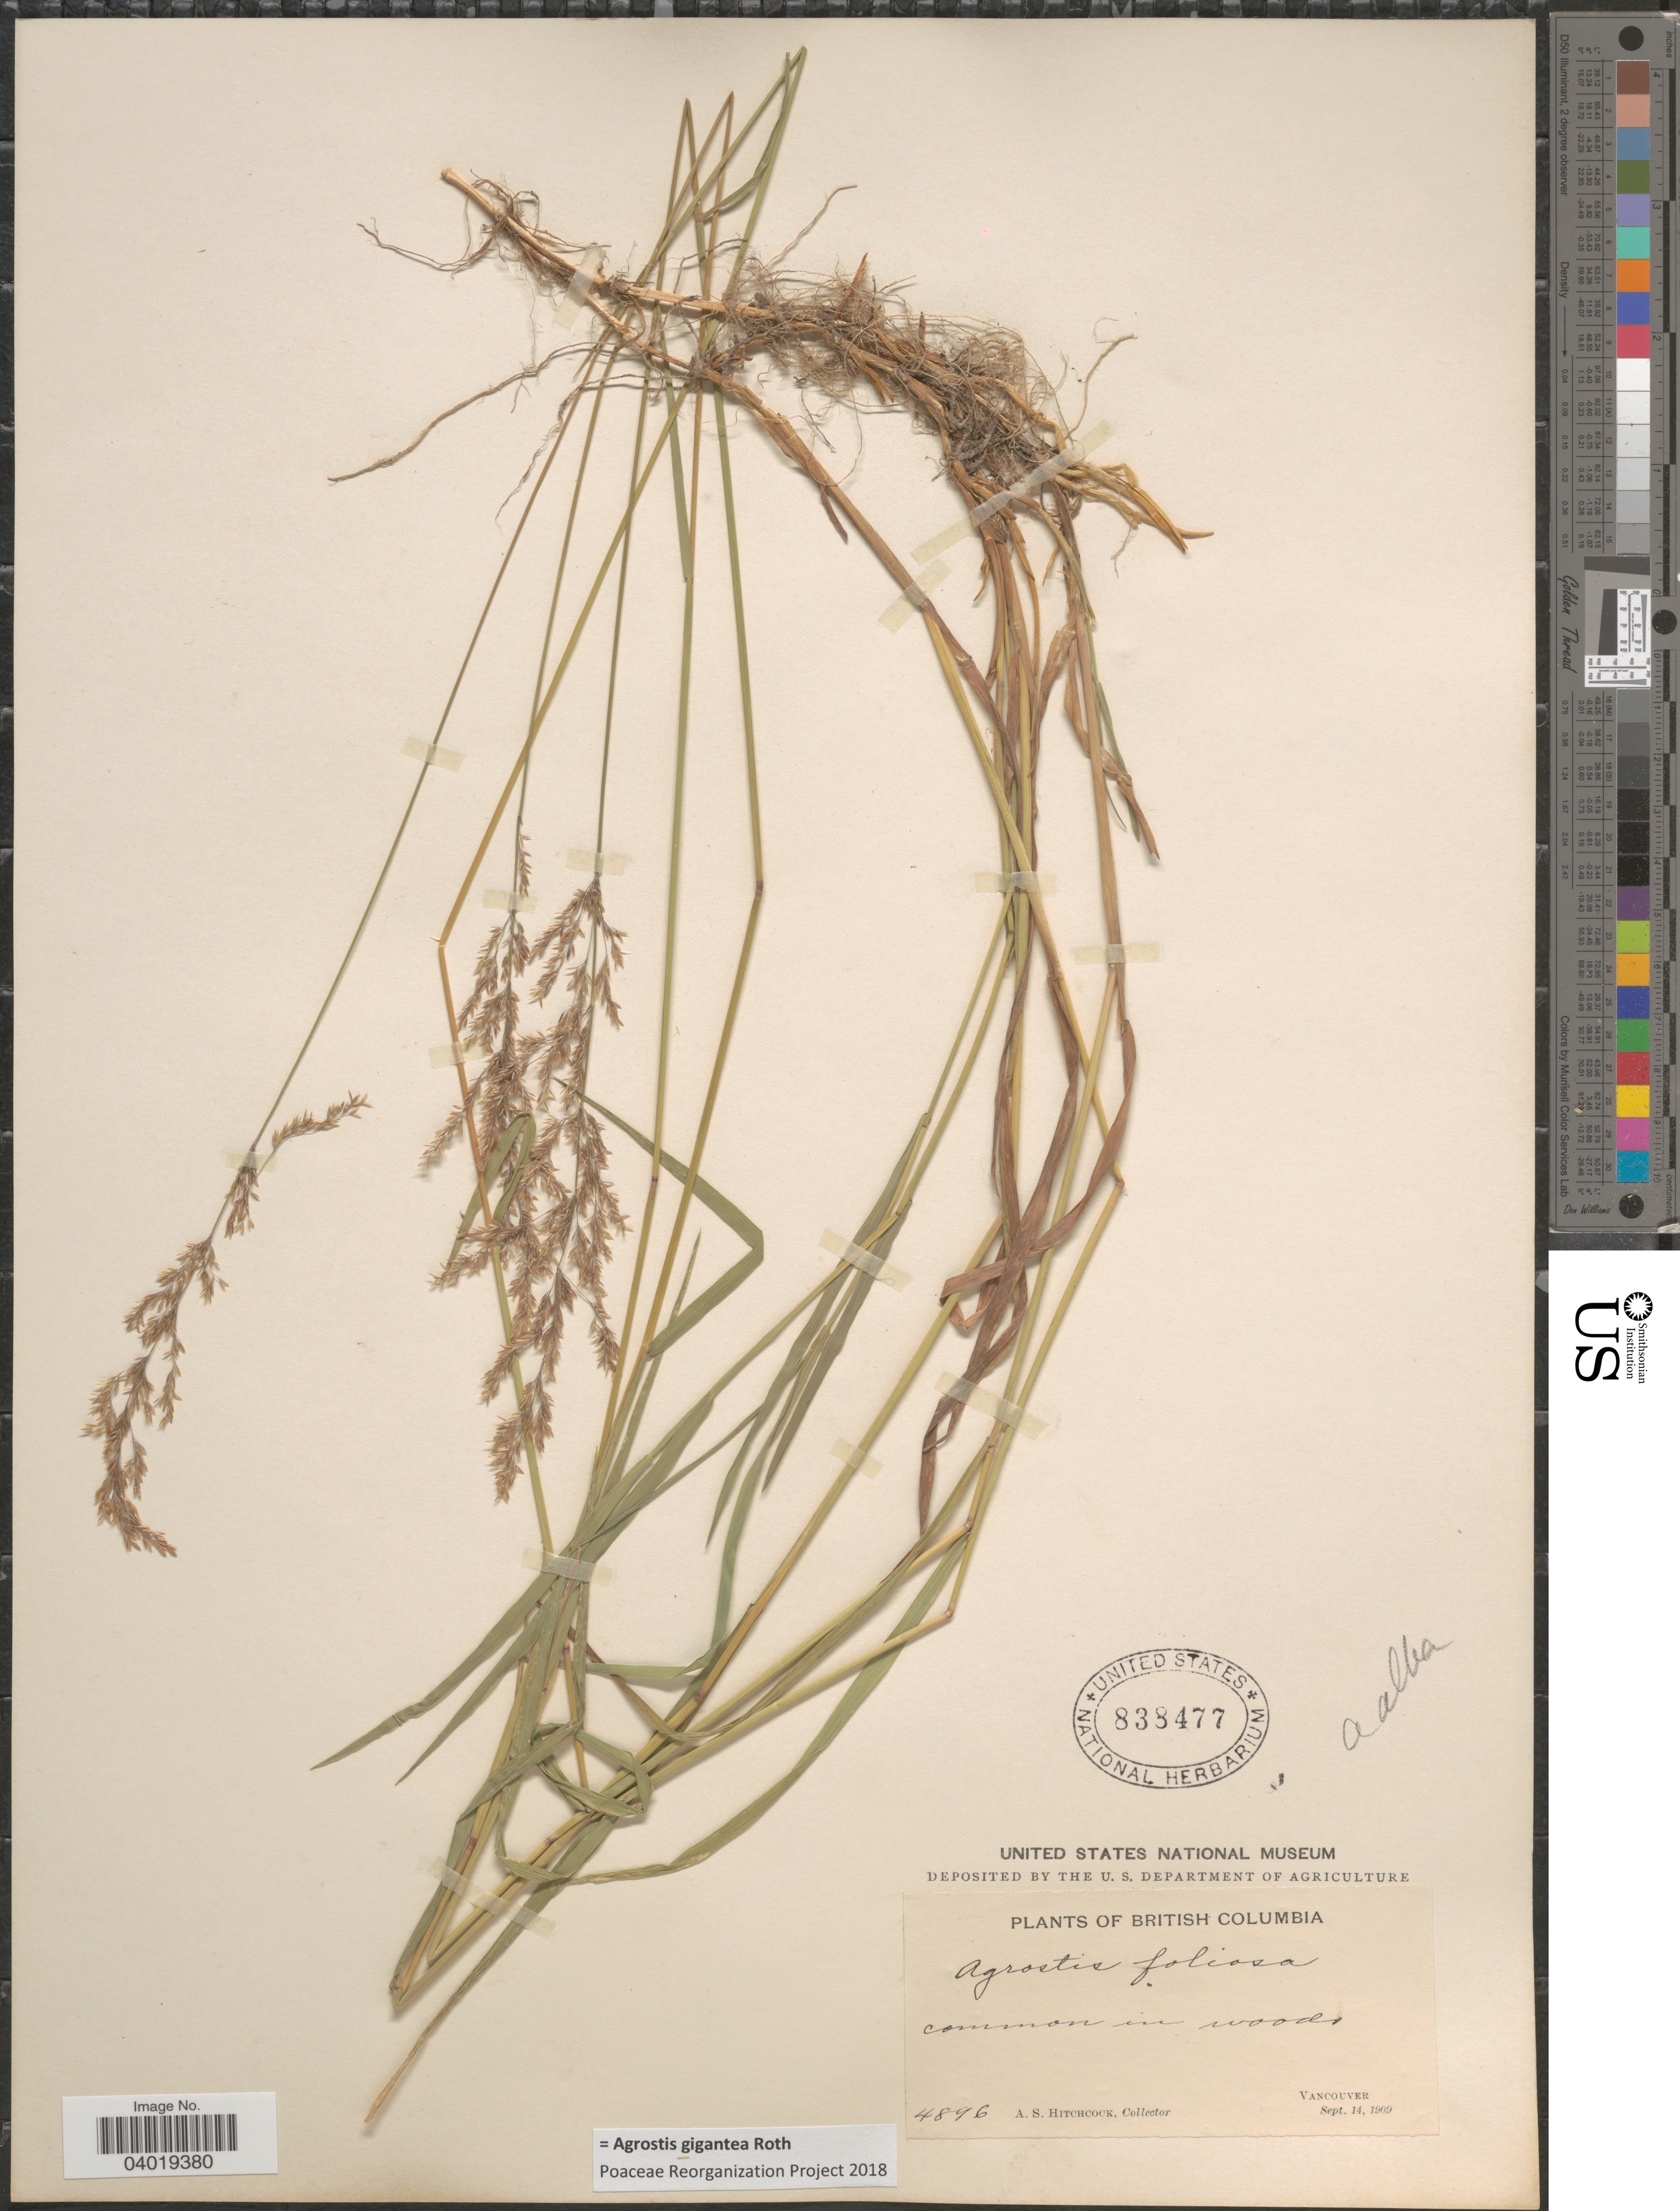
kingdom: Plantae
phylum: Tracheophyta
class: Liliopsida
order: Poales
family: Poaceae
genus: Agrostis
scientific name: Agrostis gigantea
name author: Roth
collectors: A. S. Hitchcock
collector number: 4896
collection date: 1909-09-14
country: Canada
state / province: British Columbia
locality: Vancouver.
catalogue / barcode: US 838477